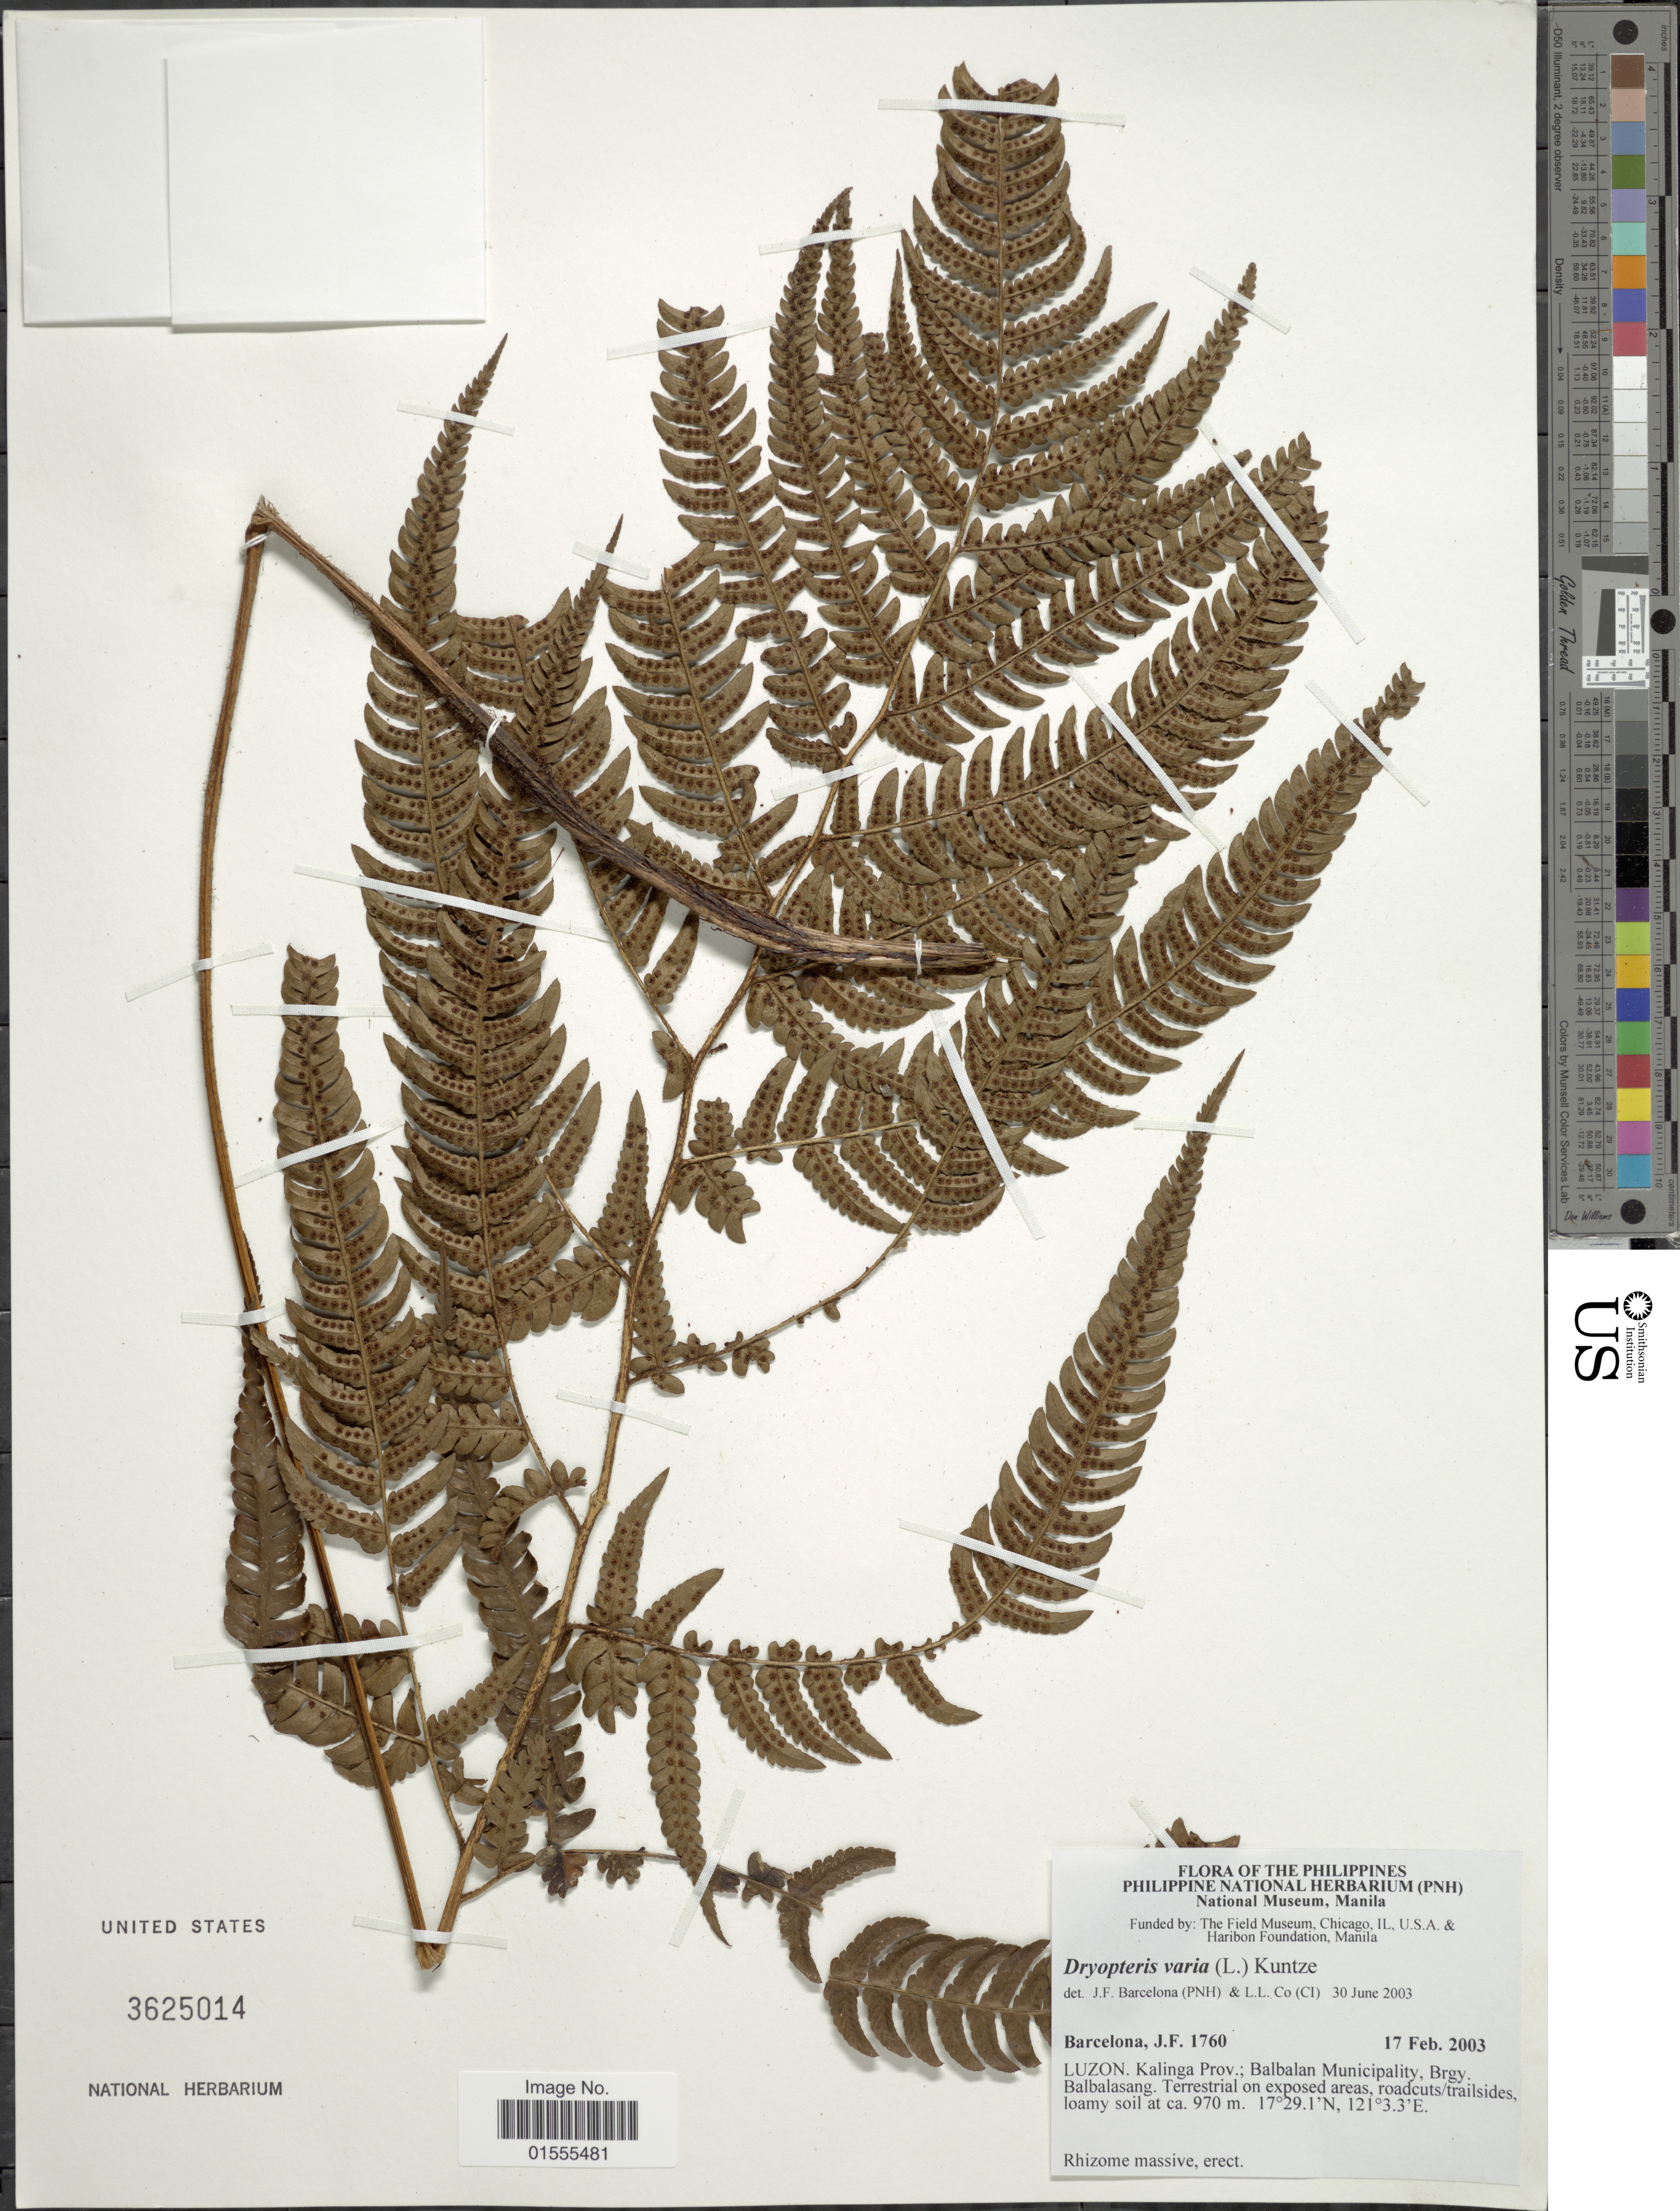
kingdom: Plantae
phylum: Tracheophyta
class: Polypodiopsida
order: Polypodiales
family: Dryopteridaceae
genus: Dryopteris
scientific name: Dryopteris varia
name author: (L.) Kuntze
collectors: J. F. Barcelona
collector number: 1760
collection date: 2003-02-17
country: Philippines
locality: Luzon. Kalinga Prov.; Balbalan Municipality, Brgy Balbalasang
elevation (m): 970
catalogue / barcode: US 3625014